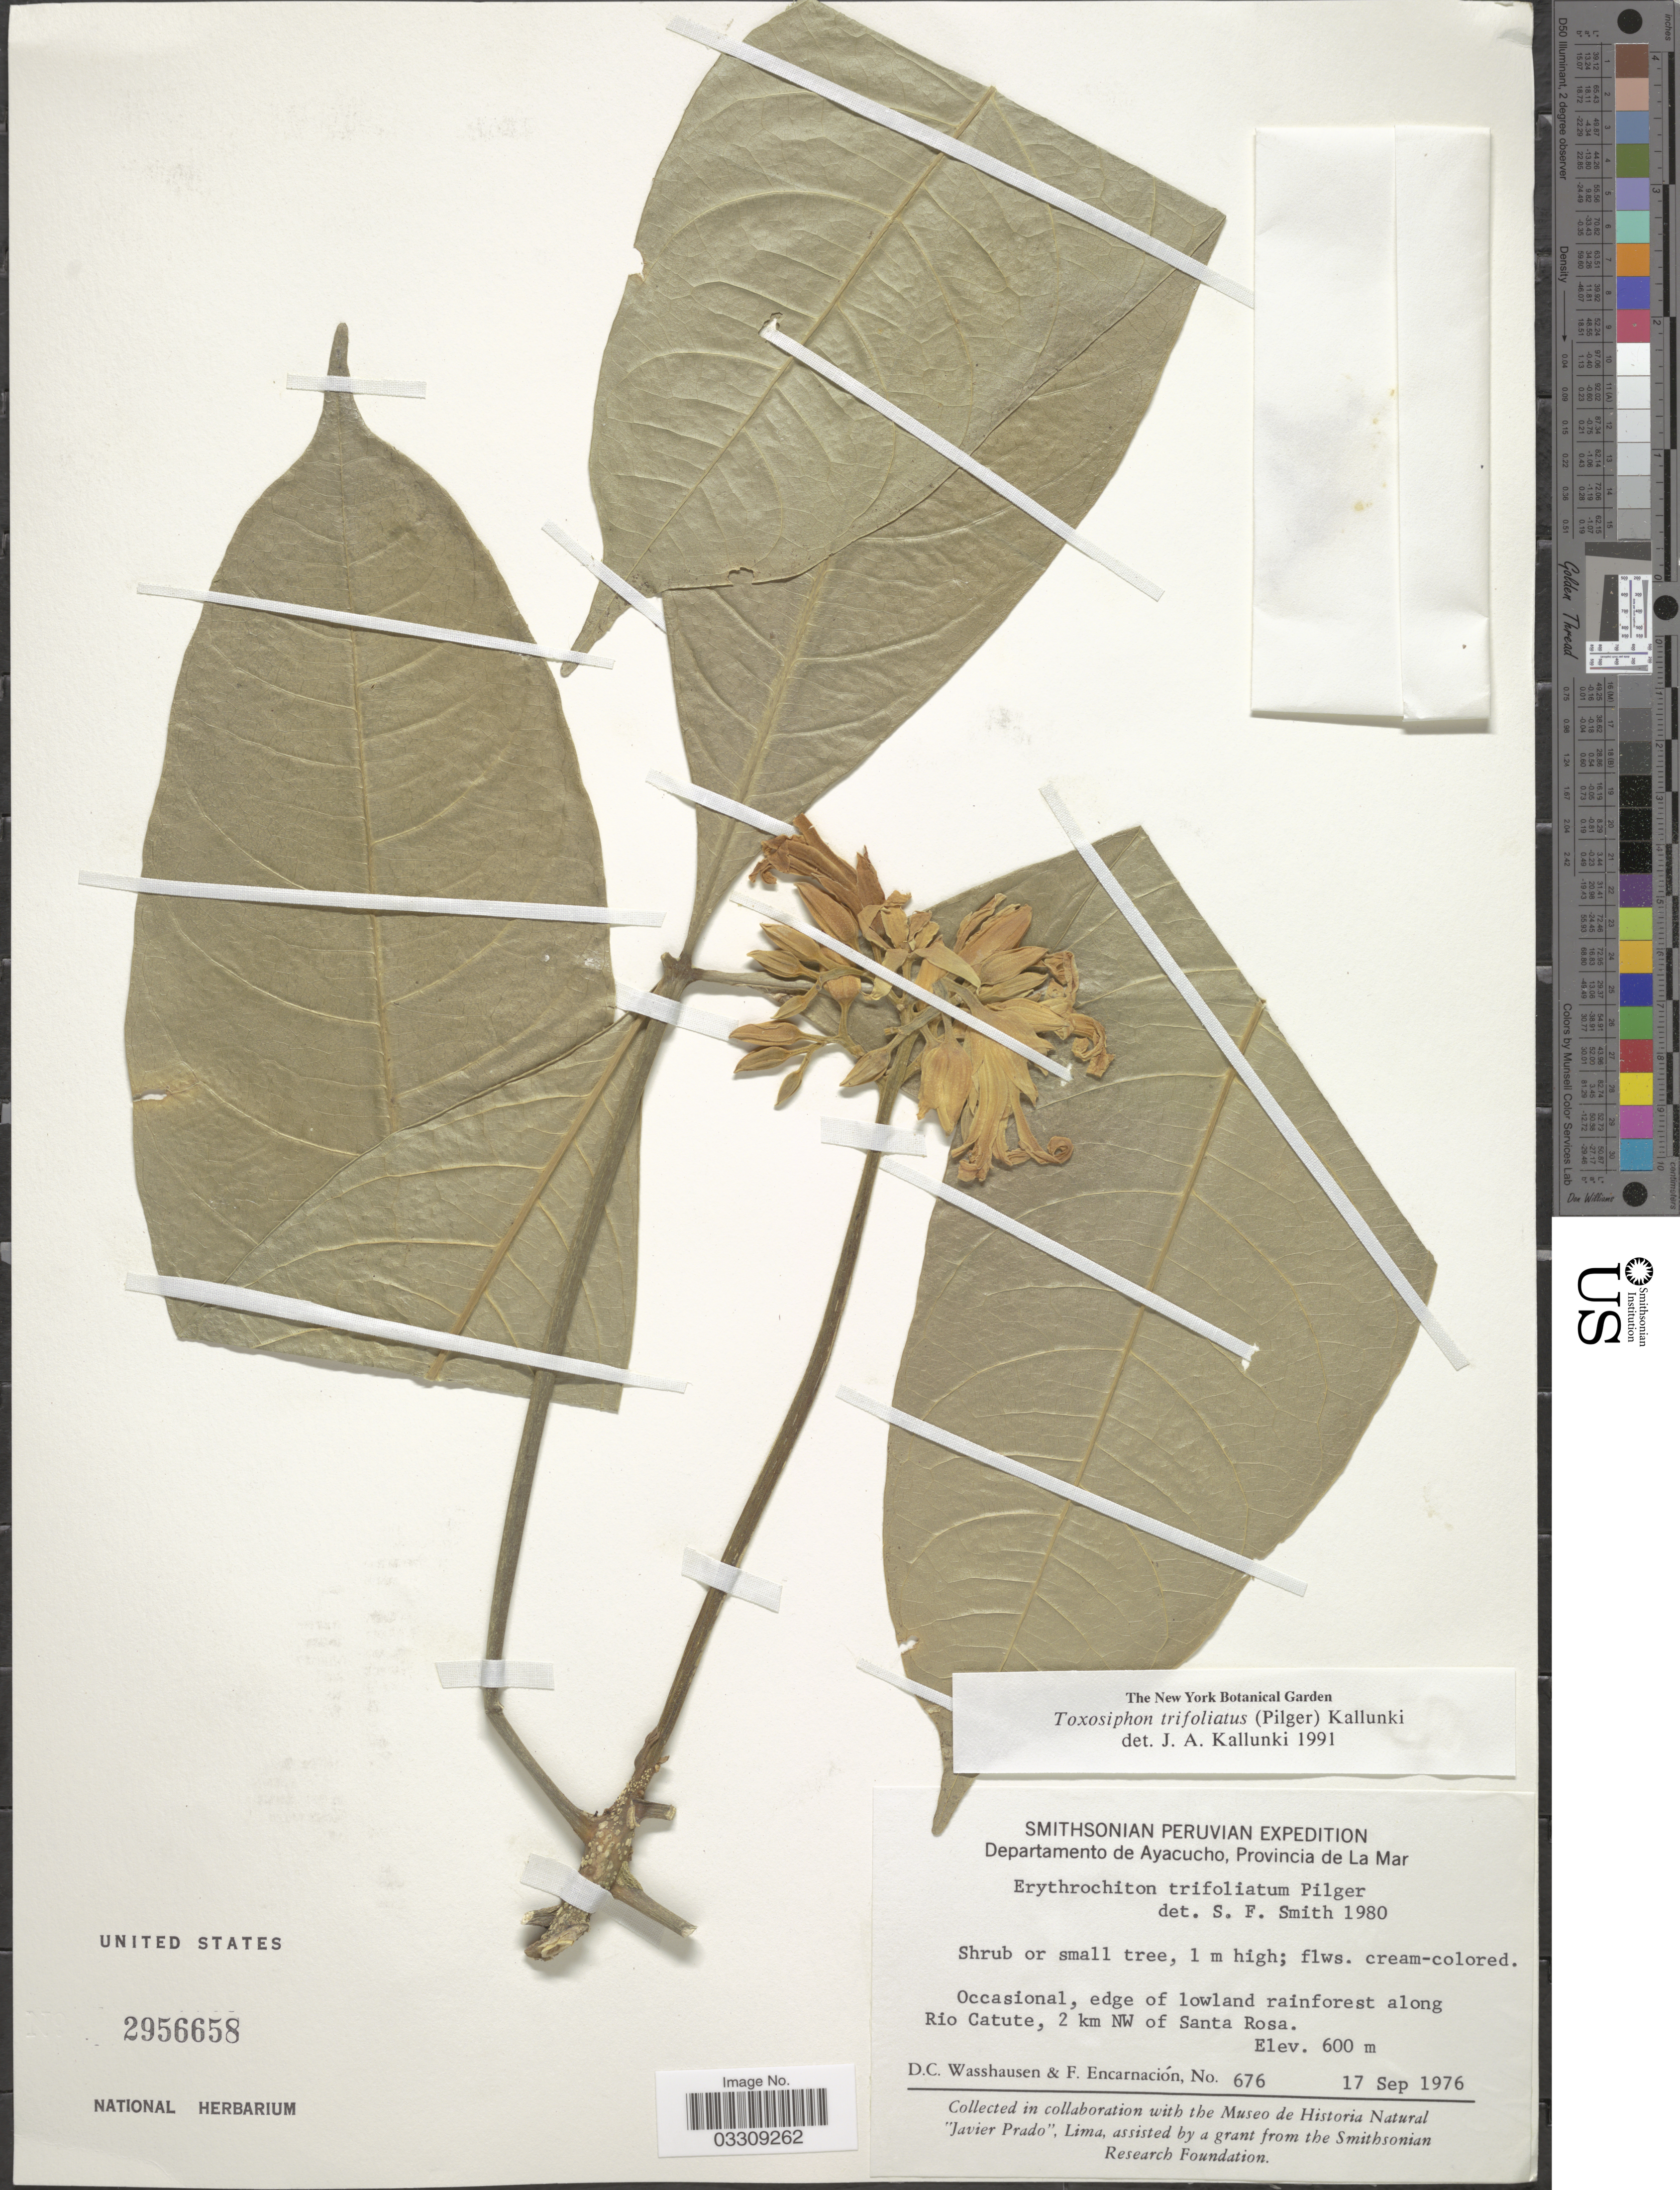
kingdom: Plantae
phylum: Tracheophyta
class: Magnoliopsida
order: Sapindales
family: Rutaceae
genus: Toxosiphon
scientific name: Toxosiphon trifoliatus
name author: (Pilg.) Kallunki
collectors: D. C. Wasshausen & F. Encarnación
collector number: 676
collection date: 1976-09-17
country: Peru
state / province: Ayacucho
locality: Departamento de Ayacucho, Provincia de La Mar. Edge of lowland rainforest along Rio Catute, 2 km NW of Santa Rosa.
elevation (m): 600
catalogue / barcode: US 2956658